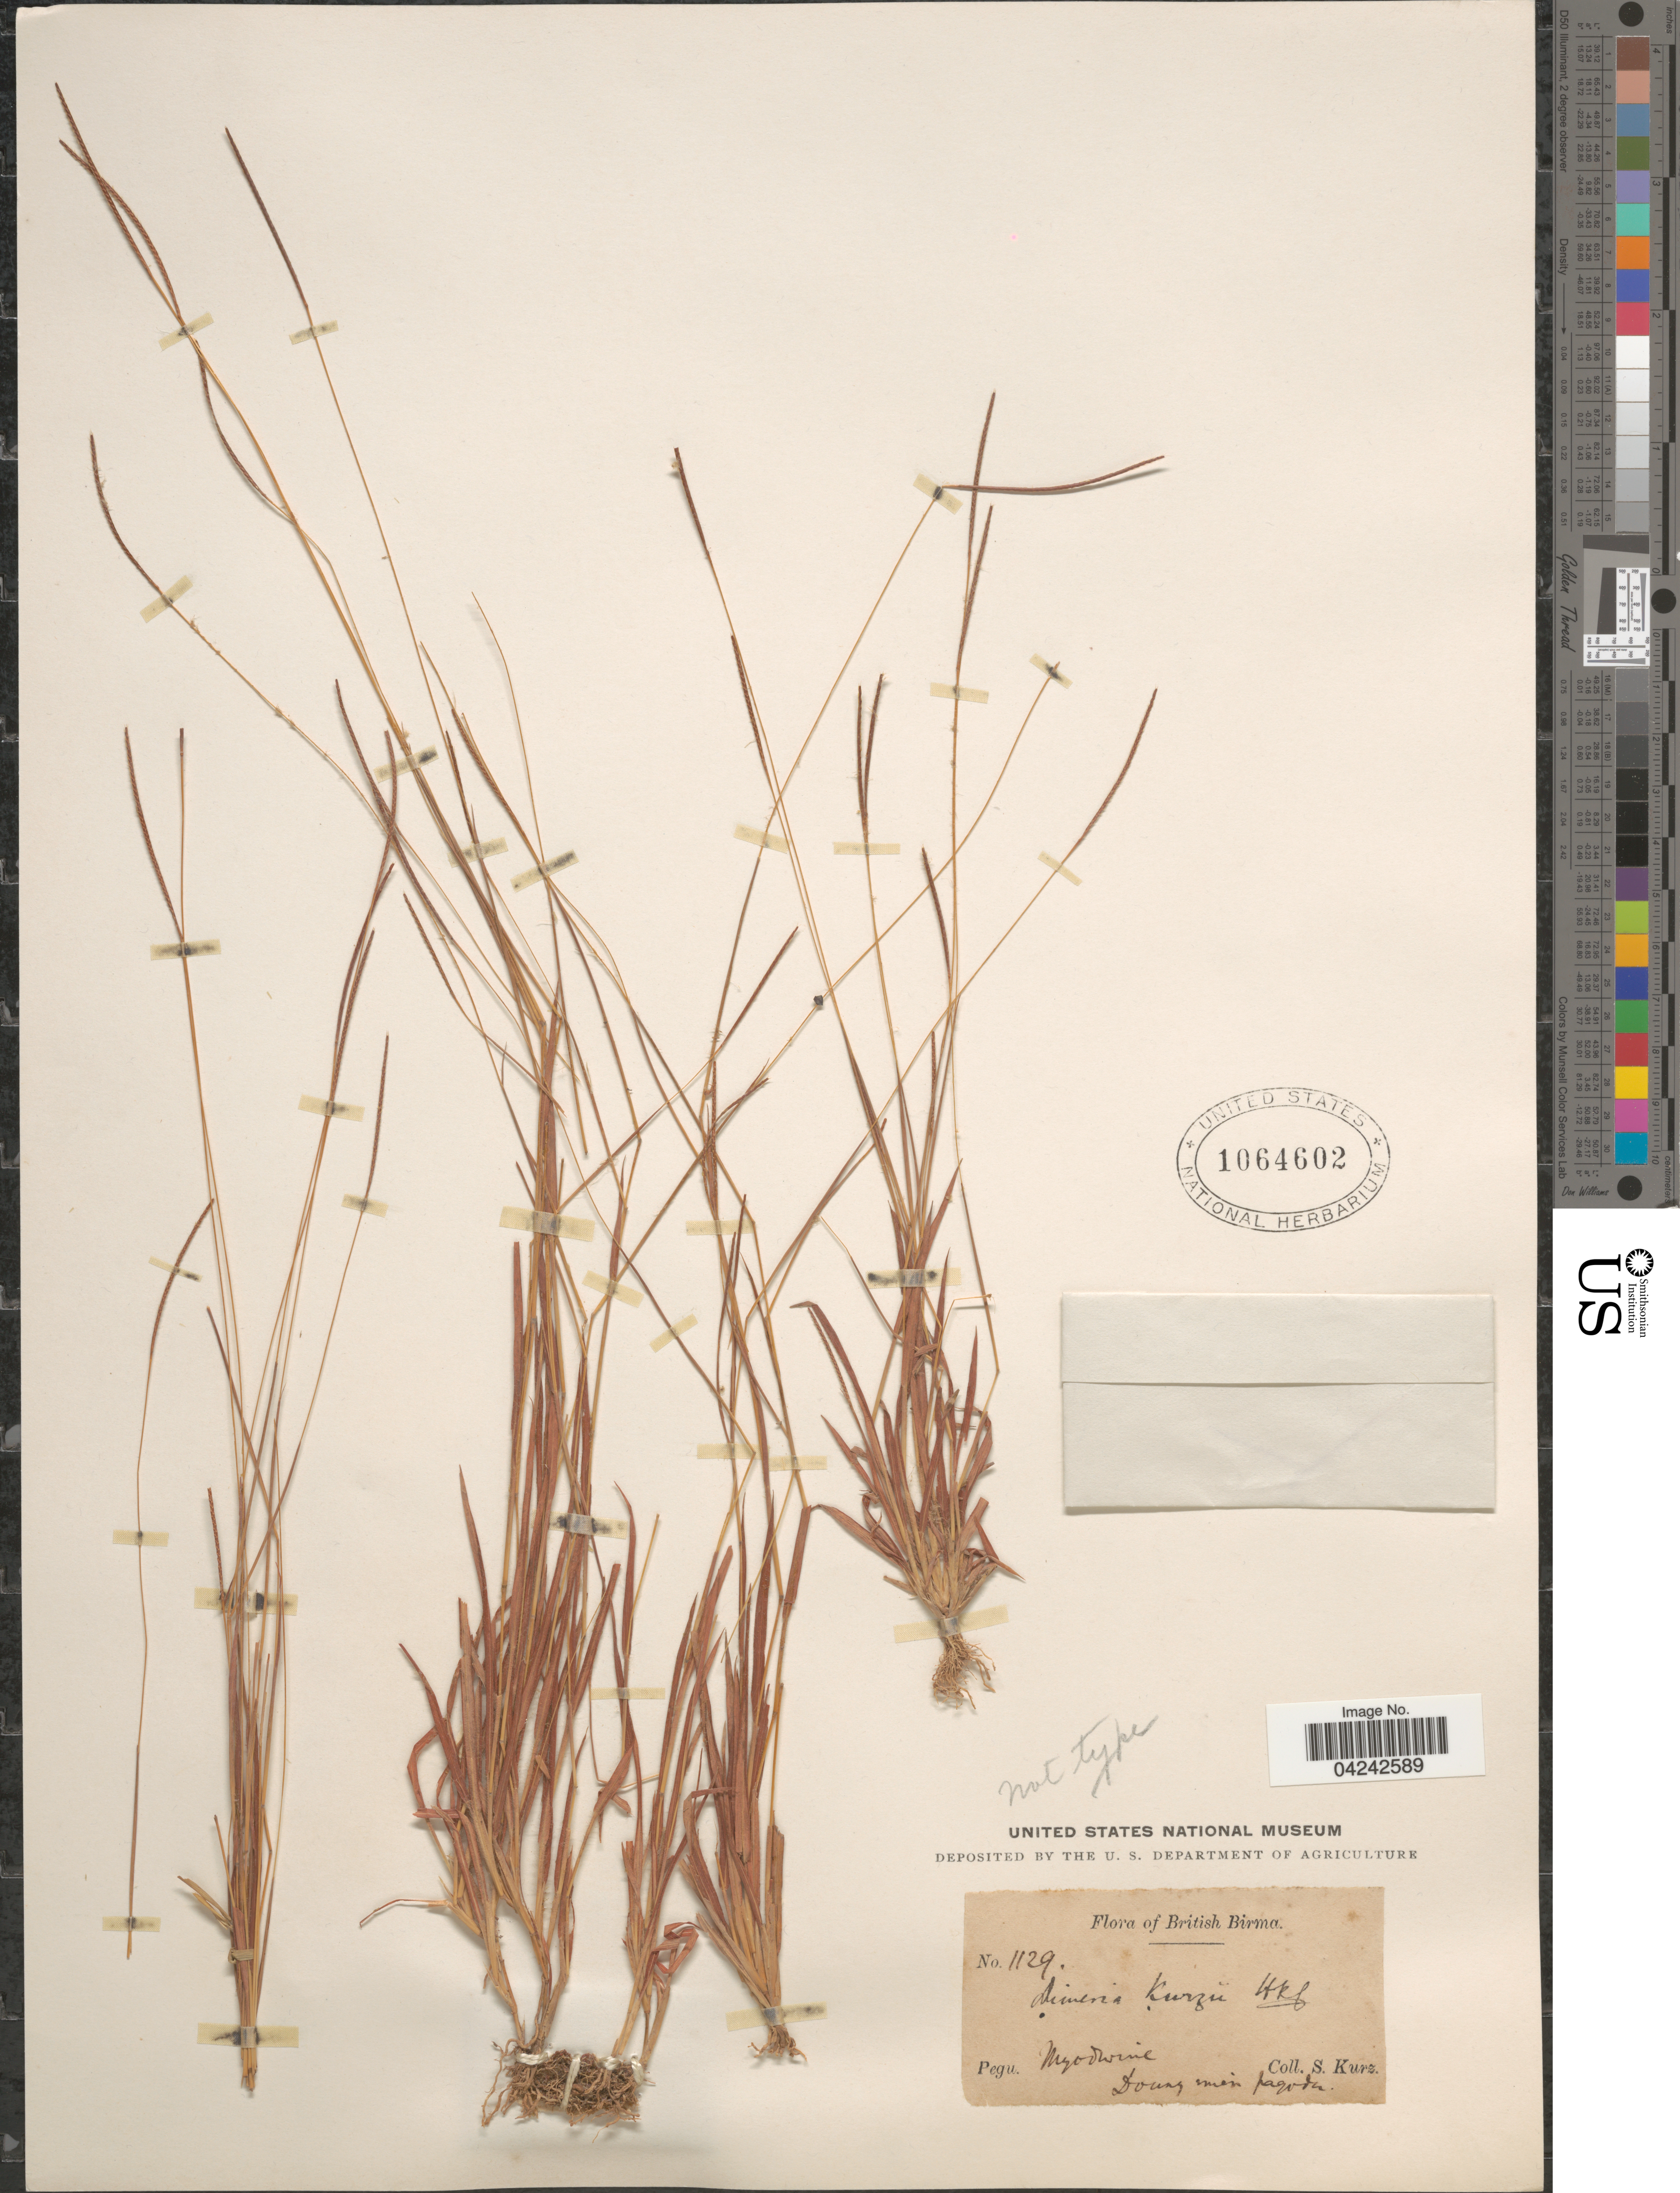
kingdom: Plantae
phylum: Tracheophyta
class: Liliopsida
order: Poales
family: Poaceae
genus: Dimeria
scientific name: Dimeria kurzii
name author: Hook. f.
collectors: S. Kurz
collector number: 1129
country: Myanmar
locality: British Birma. Pegu. Myodwine. Doung [interpreted] mein [interpreted] pagoda.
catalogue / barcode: US 1064602